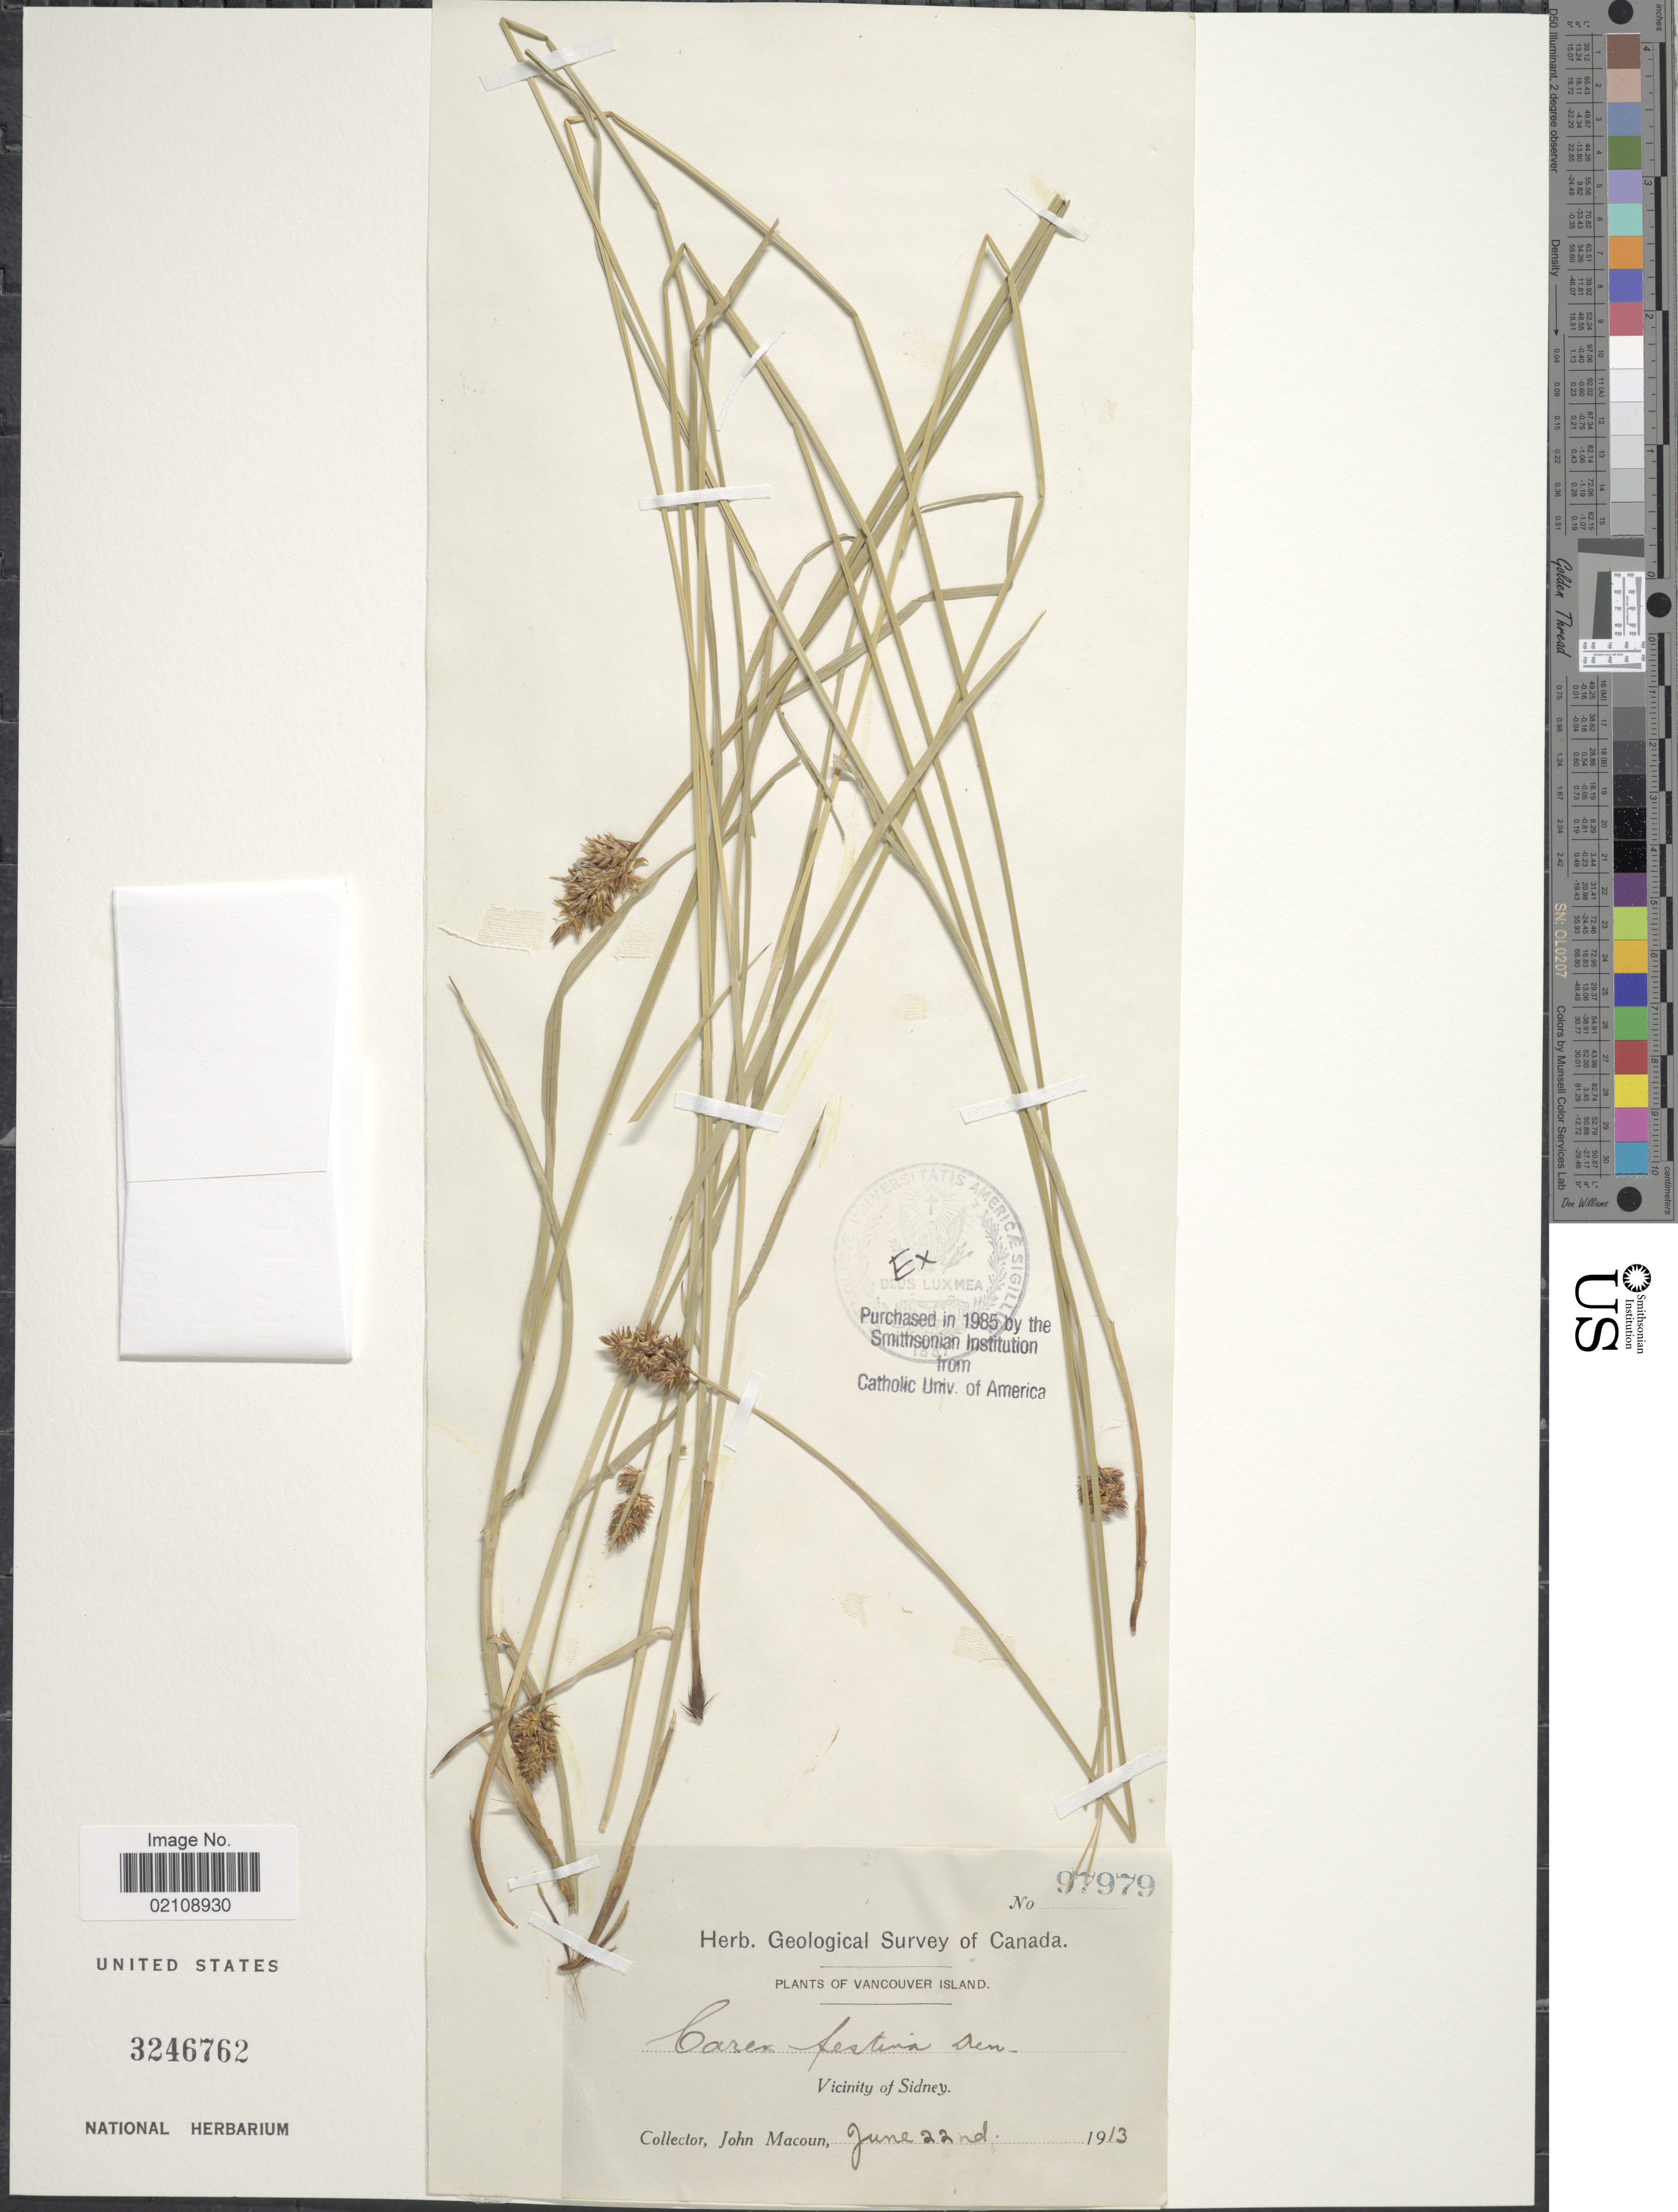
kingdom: Plantae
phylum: Tracheophyta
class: Liliopsida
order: Poales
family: Cyperaceae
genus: Carex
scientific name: Carex pachystachya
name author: Cham. ex Steud.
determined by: Strong, Mark T., (BOT), Smithsonian Institution - National Museum of Natural History (UNITED STATES)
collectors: J. Macoun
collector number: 97979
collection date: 1913-06-22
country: Canada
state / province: British Columbia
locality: Vancouver Island, Vicinity of Sidney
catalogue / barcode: US 3246762